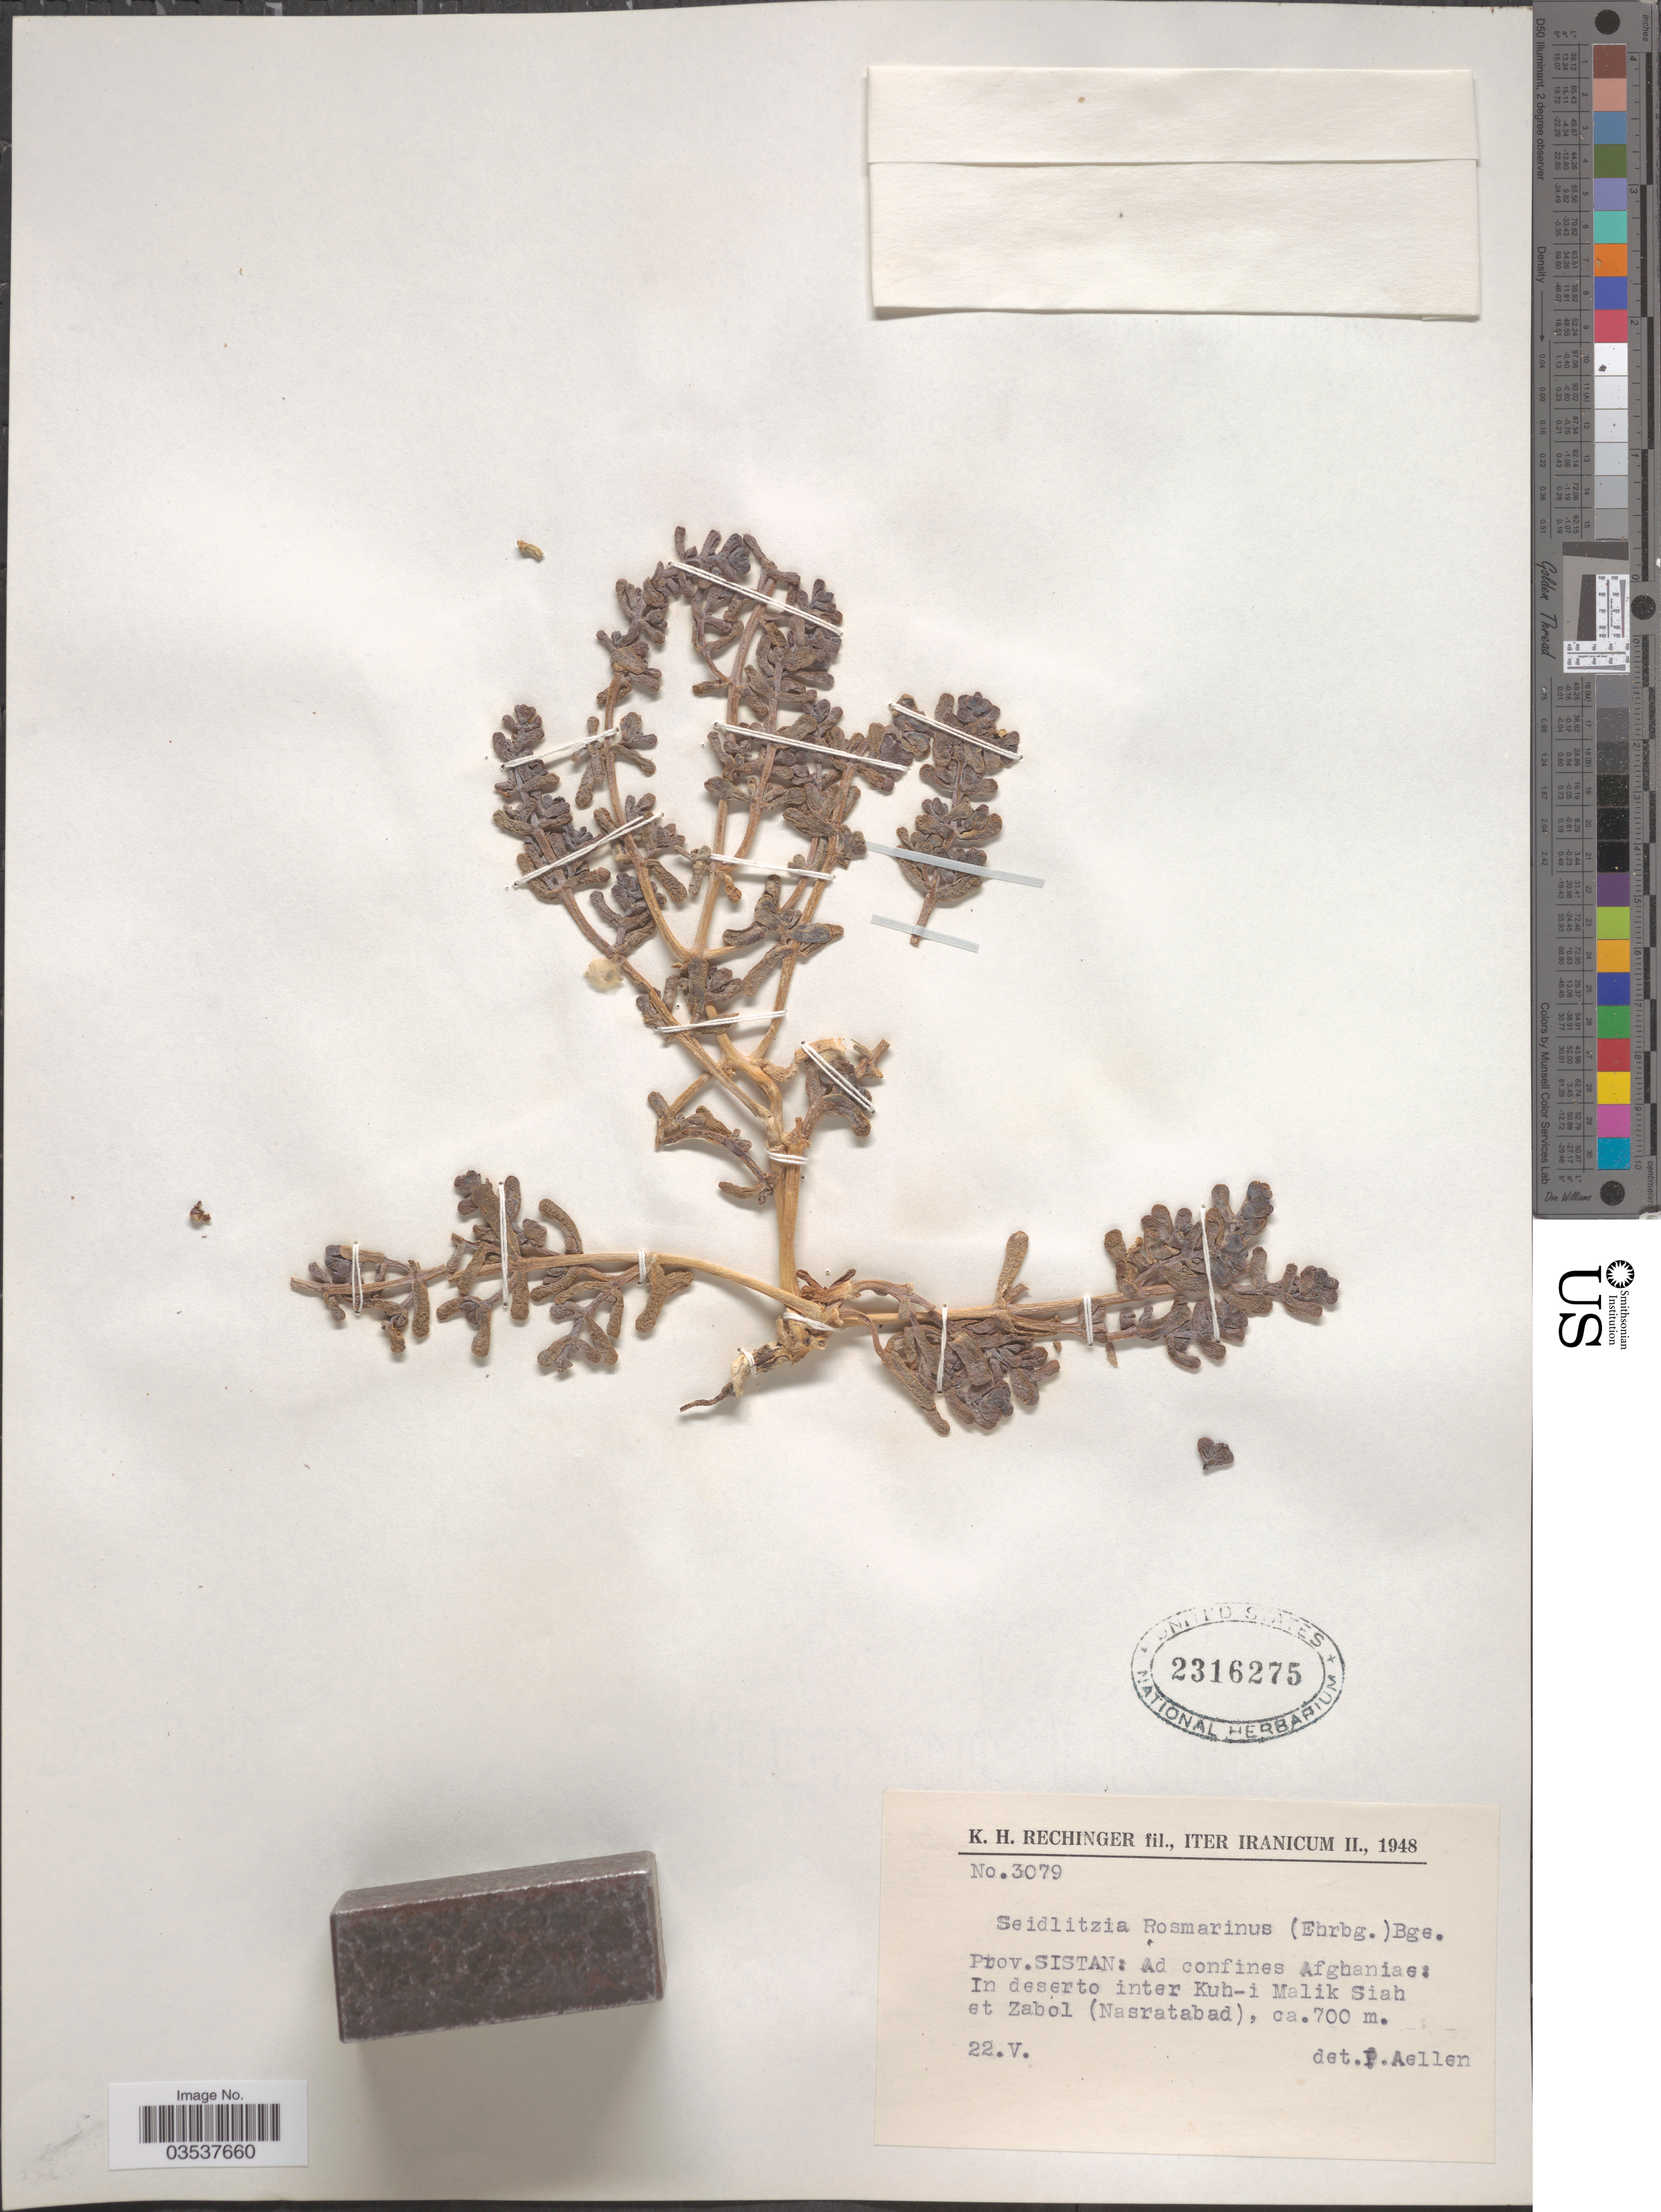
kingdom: Plantae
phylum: Tracheophyta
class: Magnoliopsida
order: Caryophyllales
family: Amaranthaceae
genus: Soda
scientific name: Soda rosmarinus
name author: (Bunge ex Boiss.) Akhani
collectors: K. H. Rechinger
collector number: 3079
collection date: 1948-05-22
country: Iran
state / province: Sistan and Baluchistan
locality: Iter Iranicum. Prov. Sistan: Ad confines Afghaniae: In deserto inter Kuh-i Malik Siah et Zabol (Nasratabad).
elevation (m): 700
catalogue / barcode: US 2316275